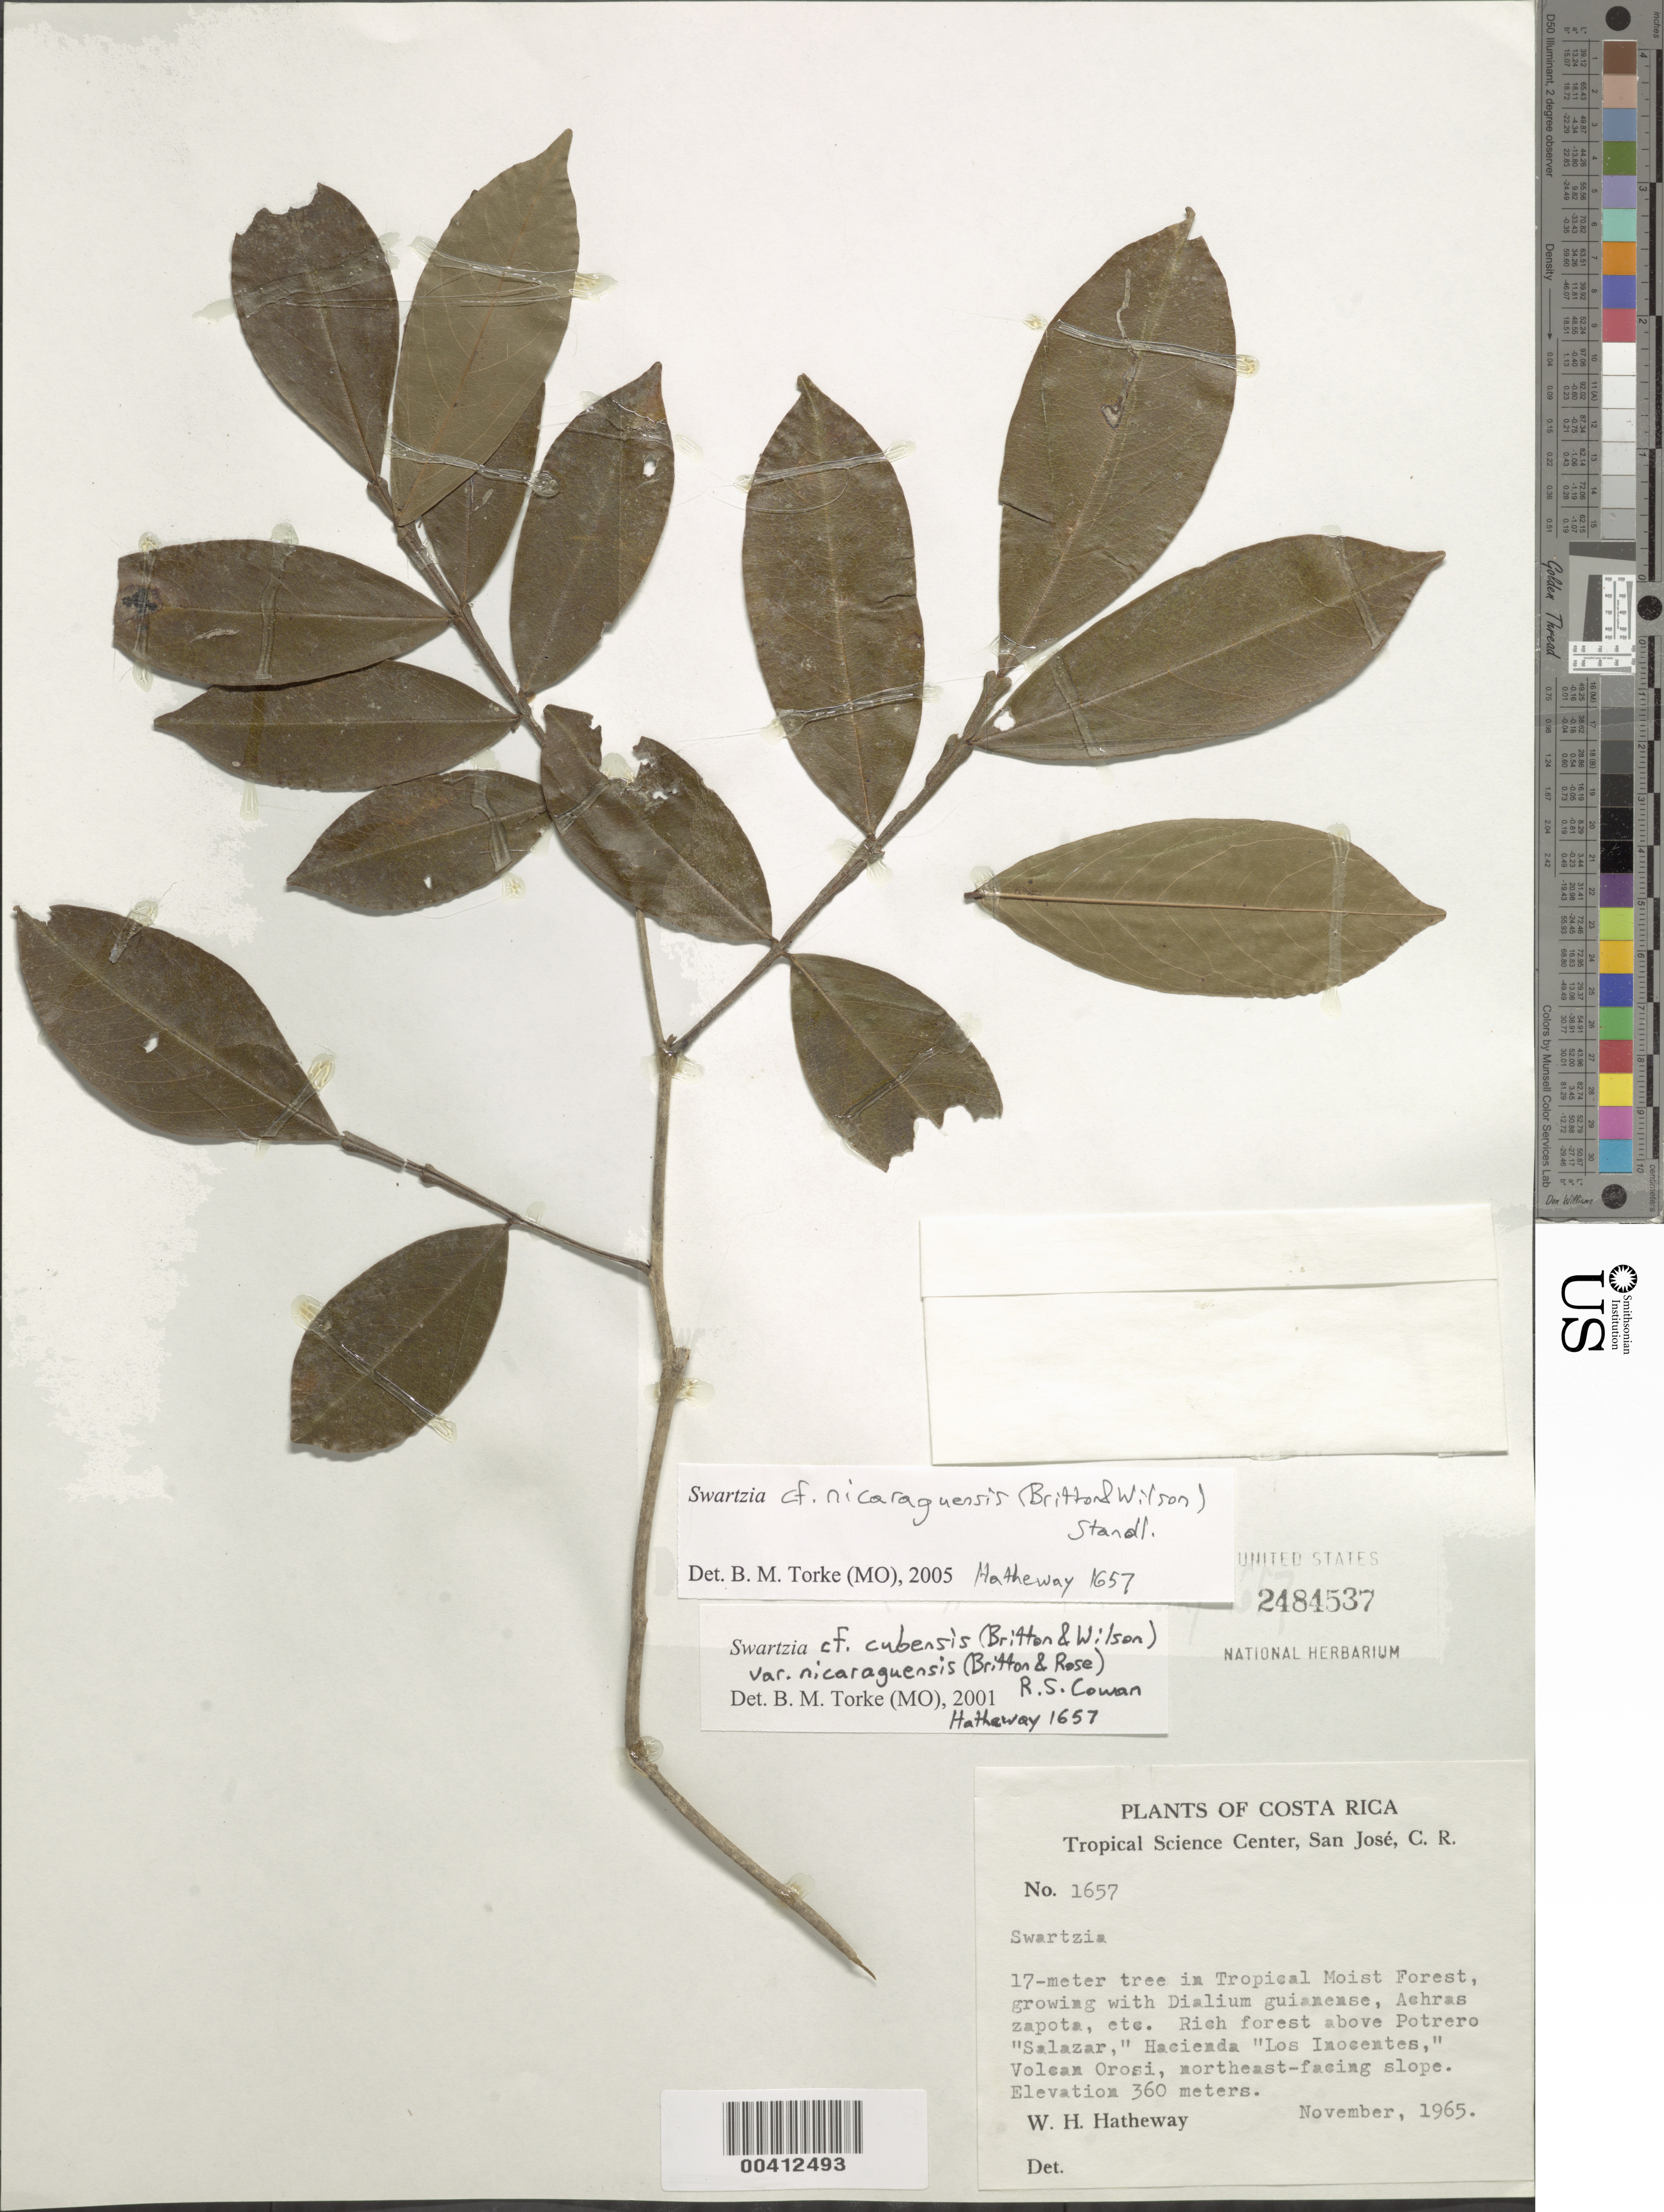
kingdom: Plantae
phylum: Tracheophyta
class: Magnoliopsida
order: Fabales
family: Fabaceae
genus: Swartzia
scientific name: Swartzia nicaraguensis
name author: (Britton & Rose) Standl.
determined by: Torke, B. M., (MO)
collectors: W. H. Hatheway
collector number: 1657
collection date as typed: Nov 1965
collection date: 1965-11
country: Costa Rica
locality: Volcan Orosi, NE facing slope. above Potrero "Salazar", Hacienda "Los Inocentes"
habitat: Tropical moist forest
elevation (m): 360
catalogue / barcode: US 2484537